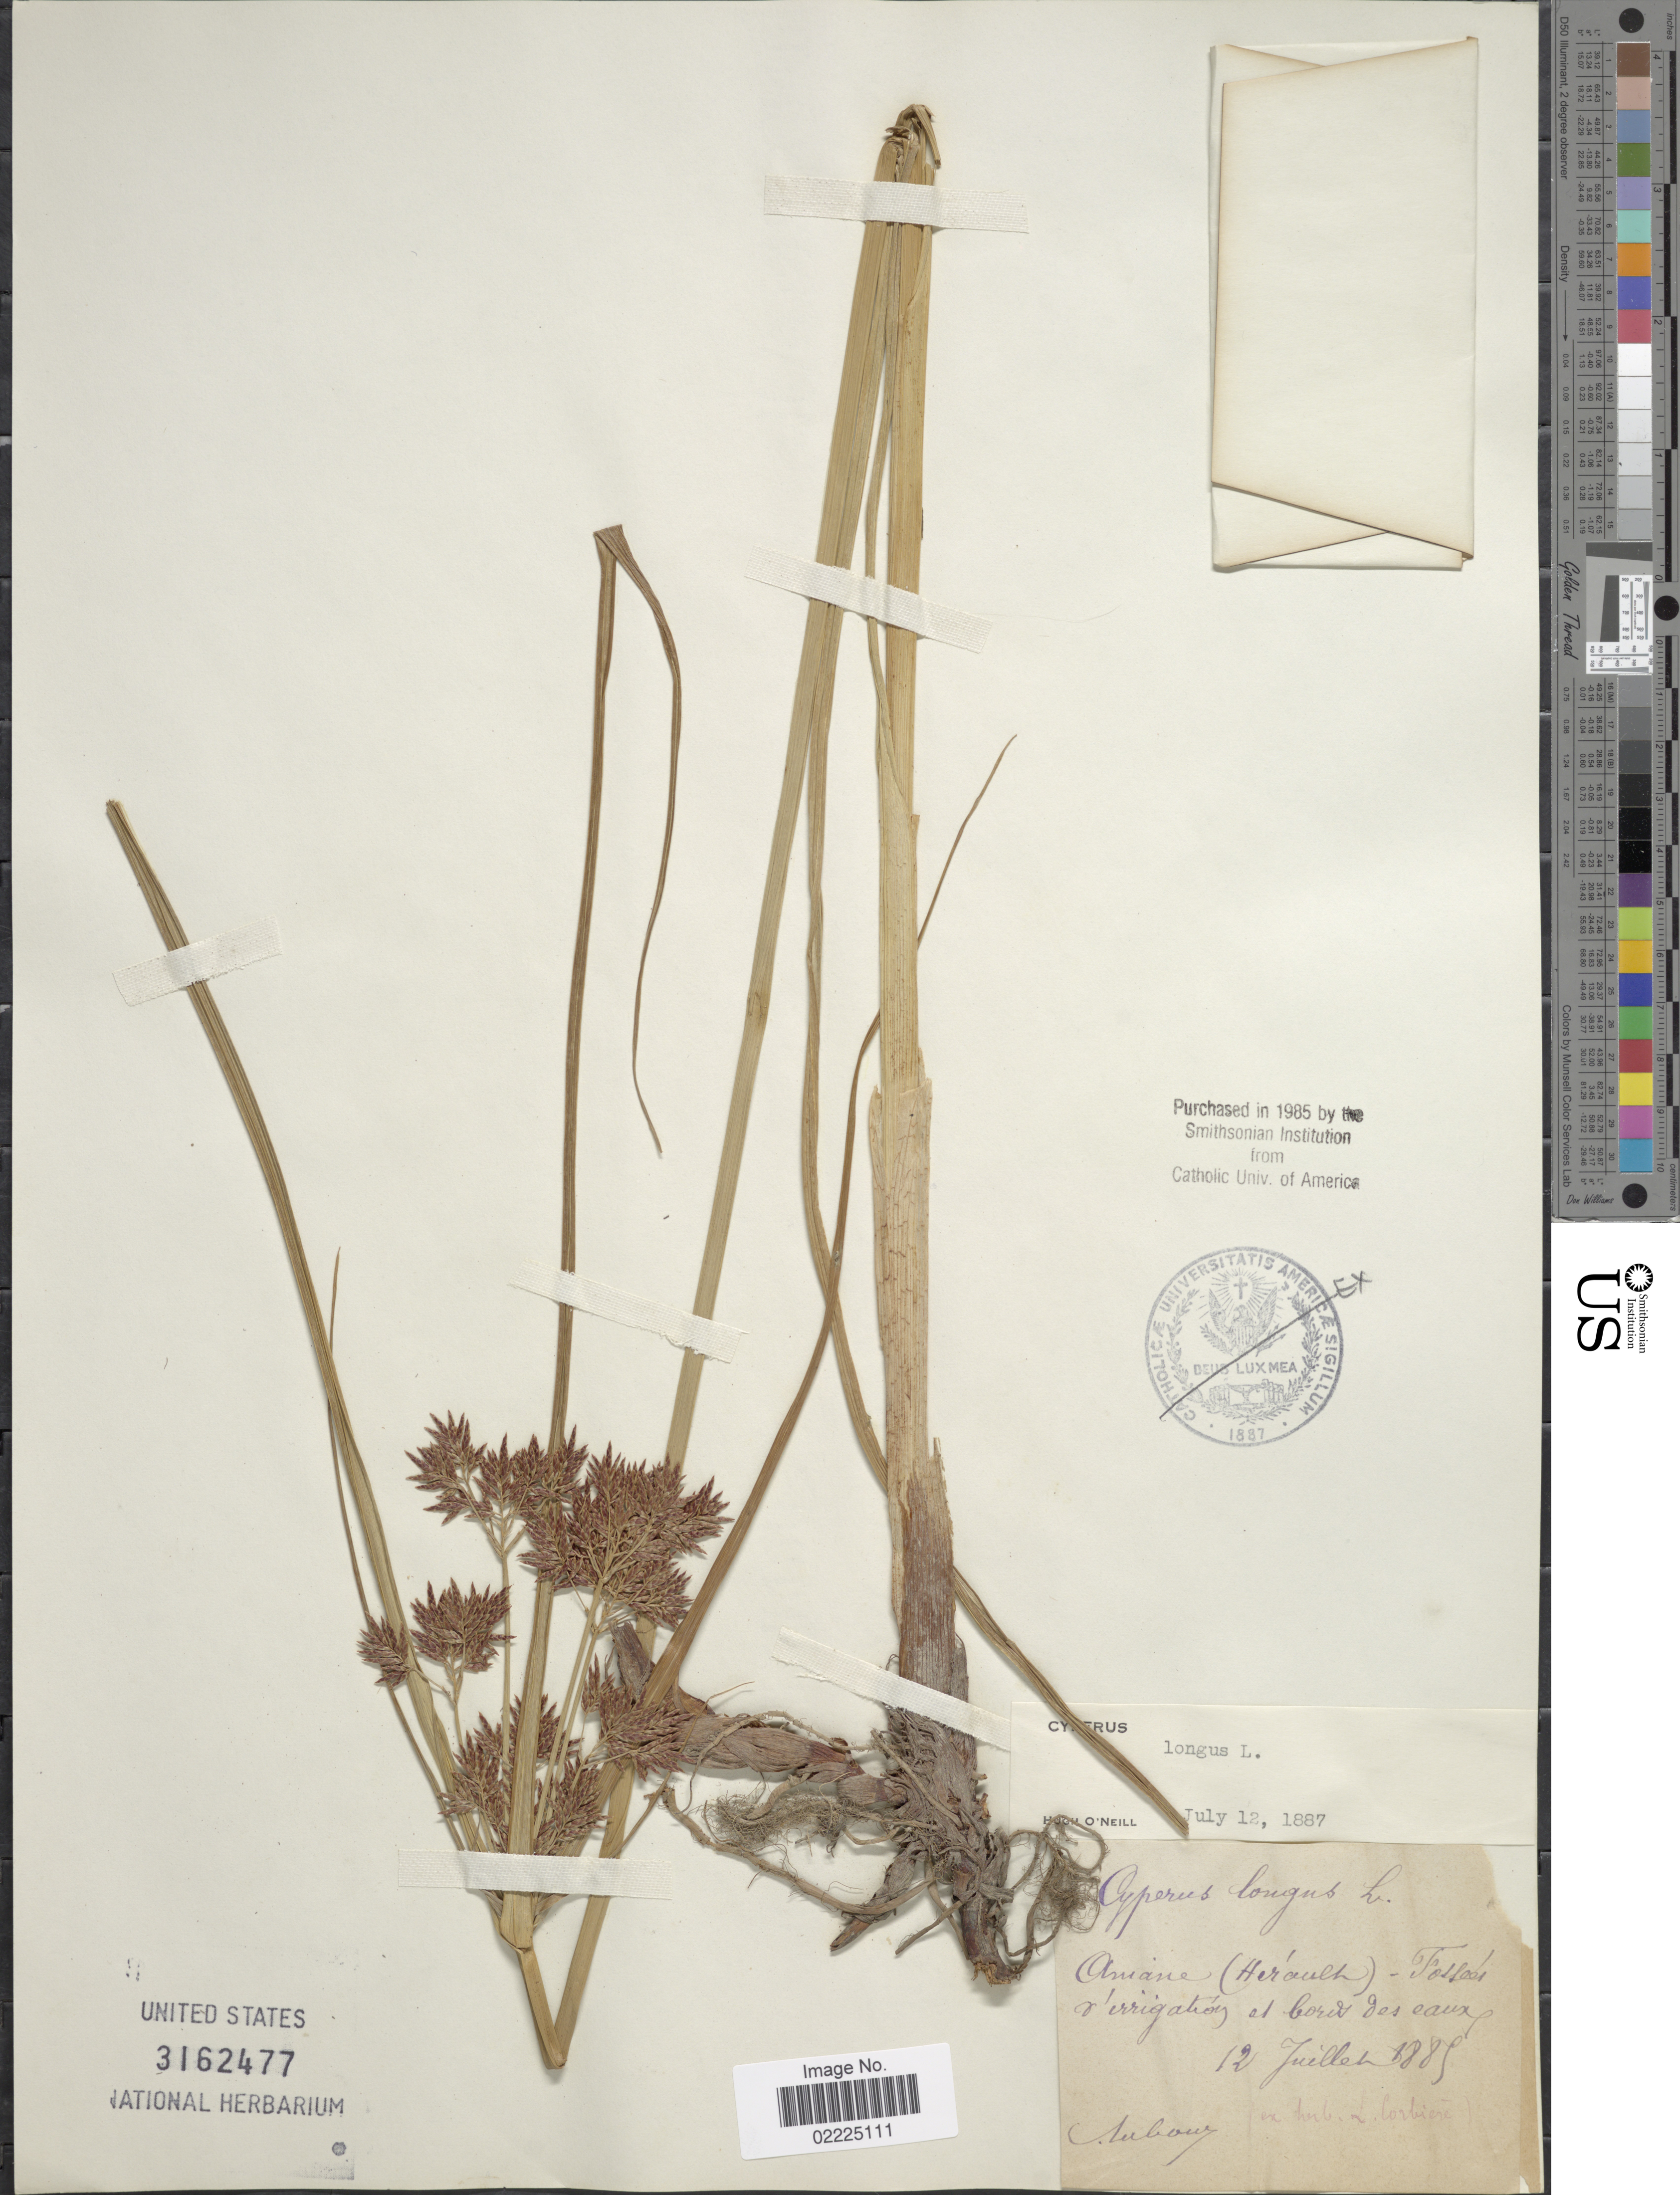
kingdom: Plantae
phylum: Tracheophyta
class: Liliopsida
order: Poales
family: Cyperaceae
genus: Cyperus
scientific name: Cyperus longus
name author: L.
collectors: Ex Herb. L. Corbiere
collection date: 1889-07-12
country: France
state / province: Occitanie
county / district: Hérault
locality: Amane (Hérault) - Fosseés irrigation et bords des eaux [interpreted]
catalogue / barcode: US 3162477